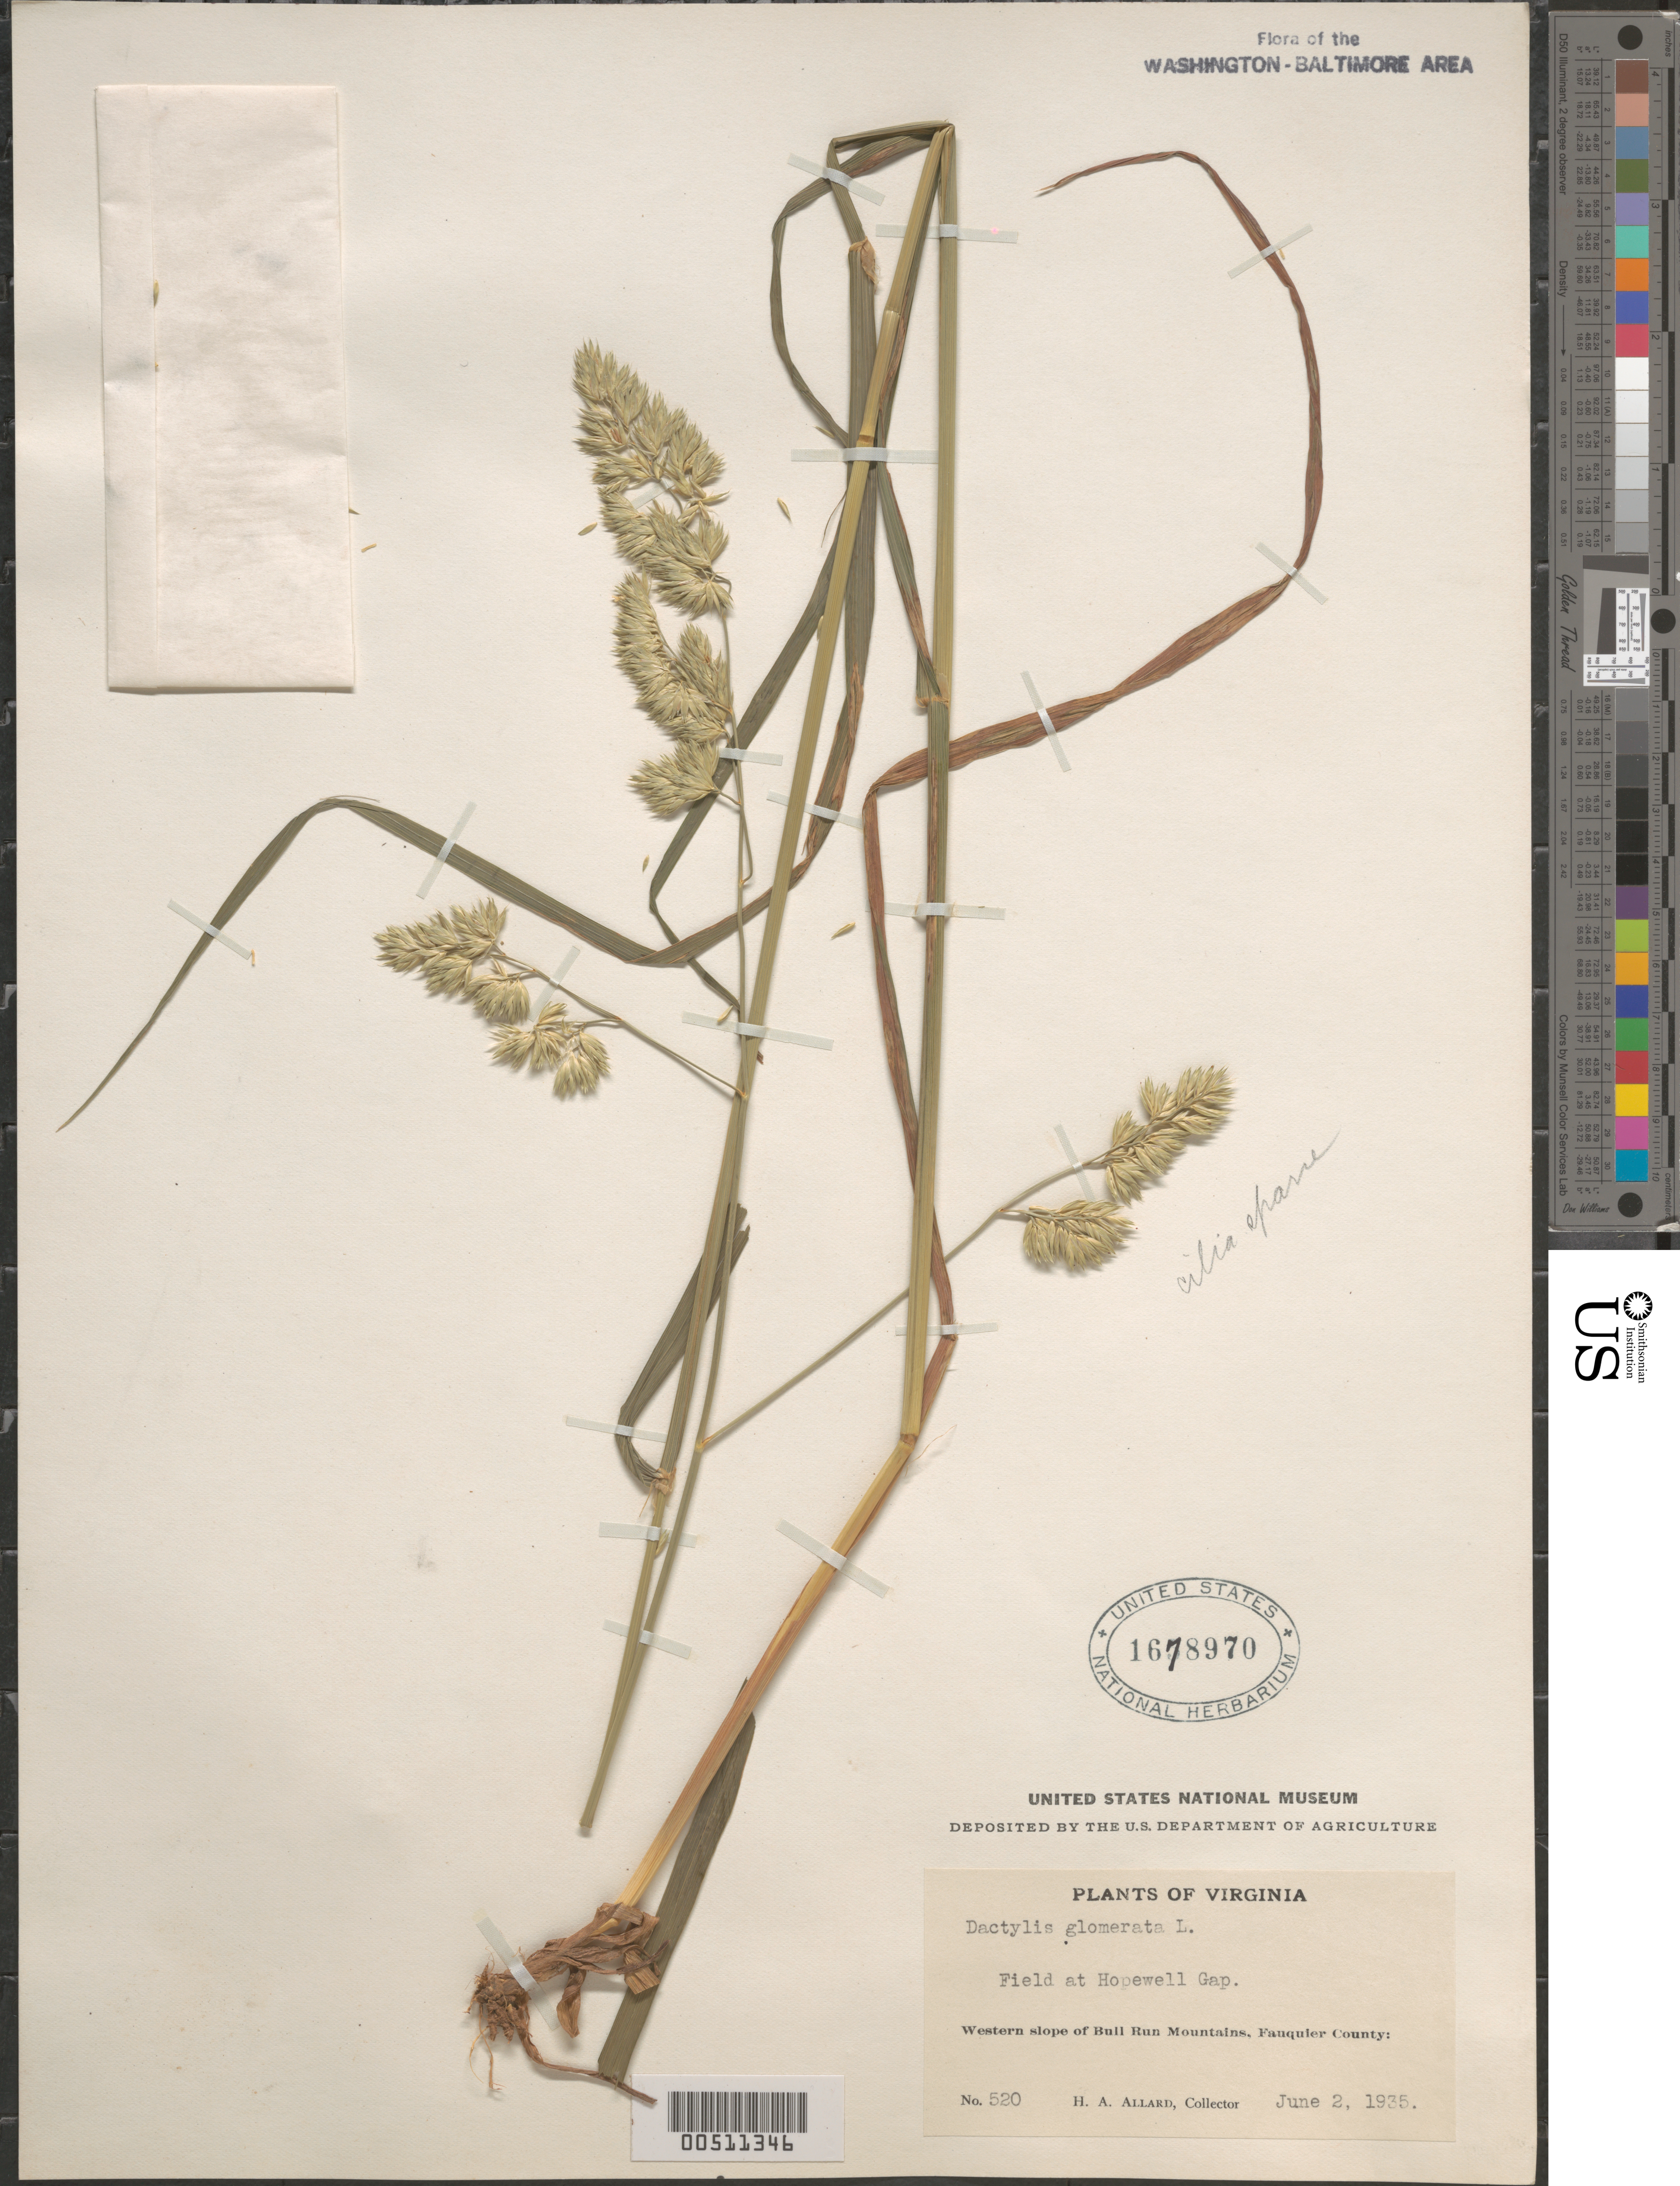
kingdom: Plantae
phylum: Tracheophyta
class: Liliopsida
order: Poales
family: Poaceae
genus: Dactylis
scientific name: Dactylis glomerata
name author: L.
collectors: H. A. Allard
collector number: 520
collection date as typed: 02 Jun 1935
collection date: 1935-06-02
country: United States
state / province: Virginia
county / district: Fauquier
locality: Field at Hopewell Gap, W slope of Bull Run Mts. Bull Run Mts.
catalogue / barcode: US 1678970